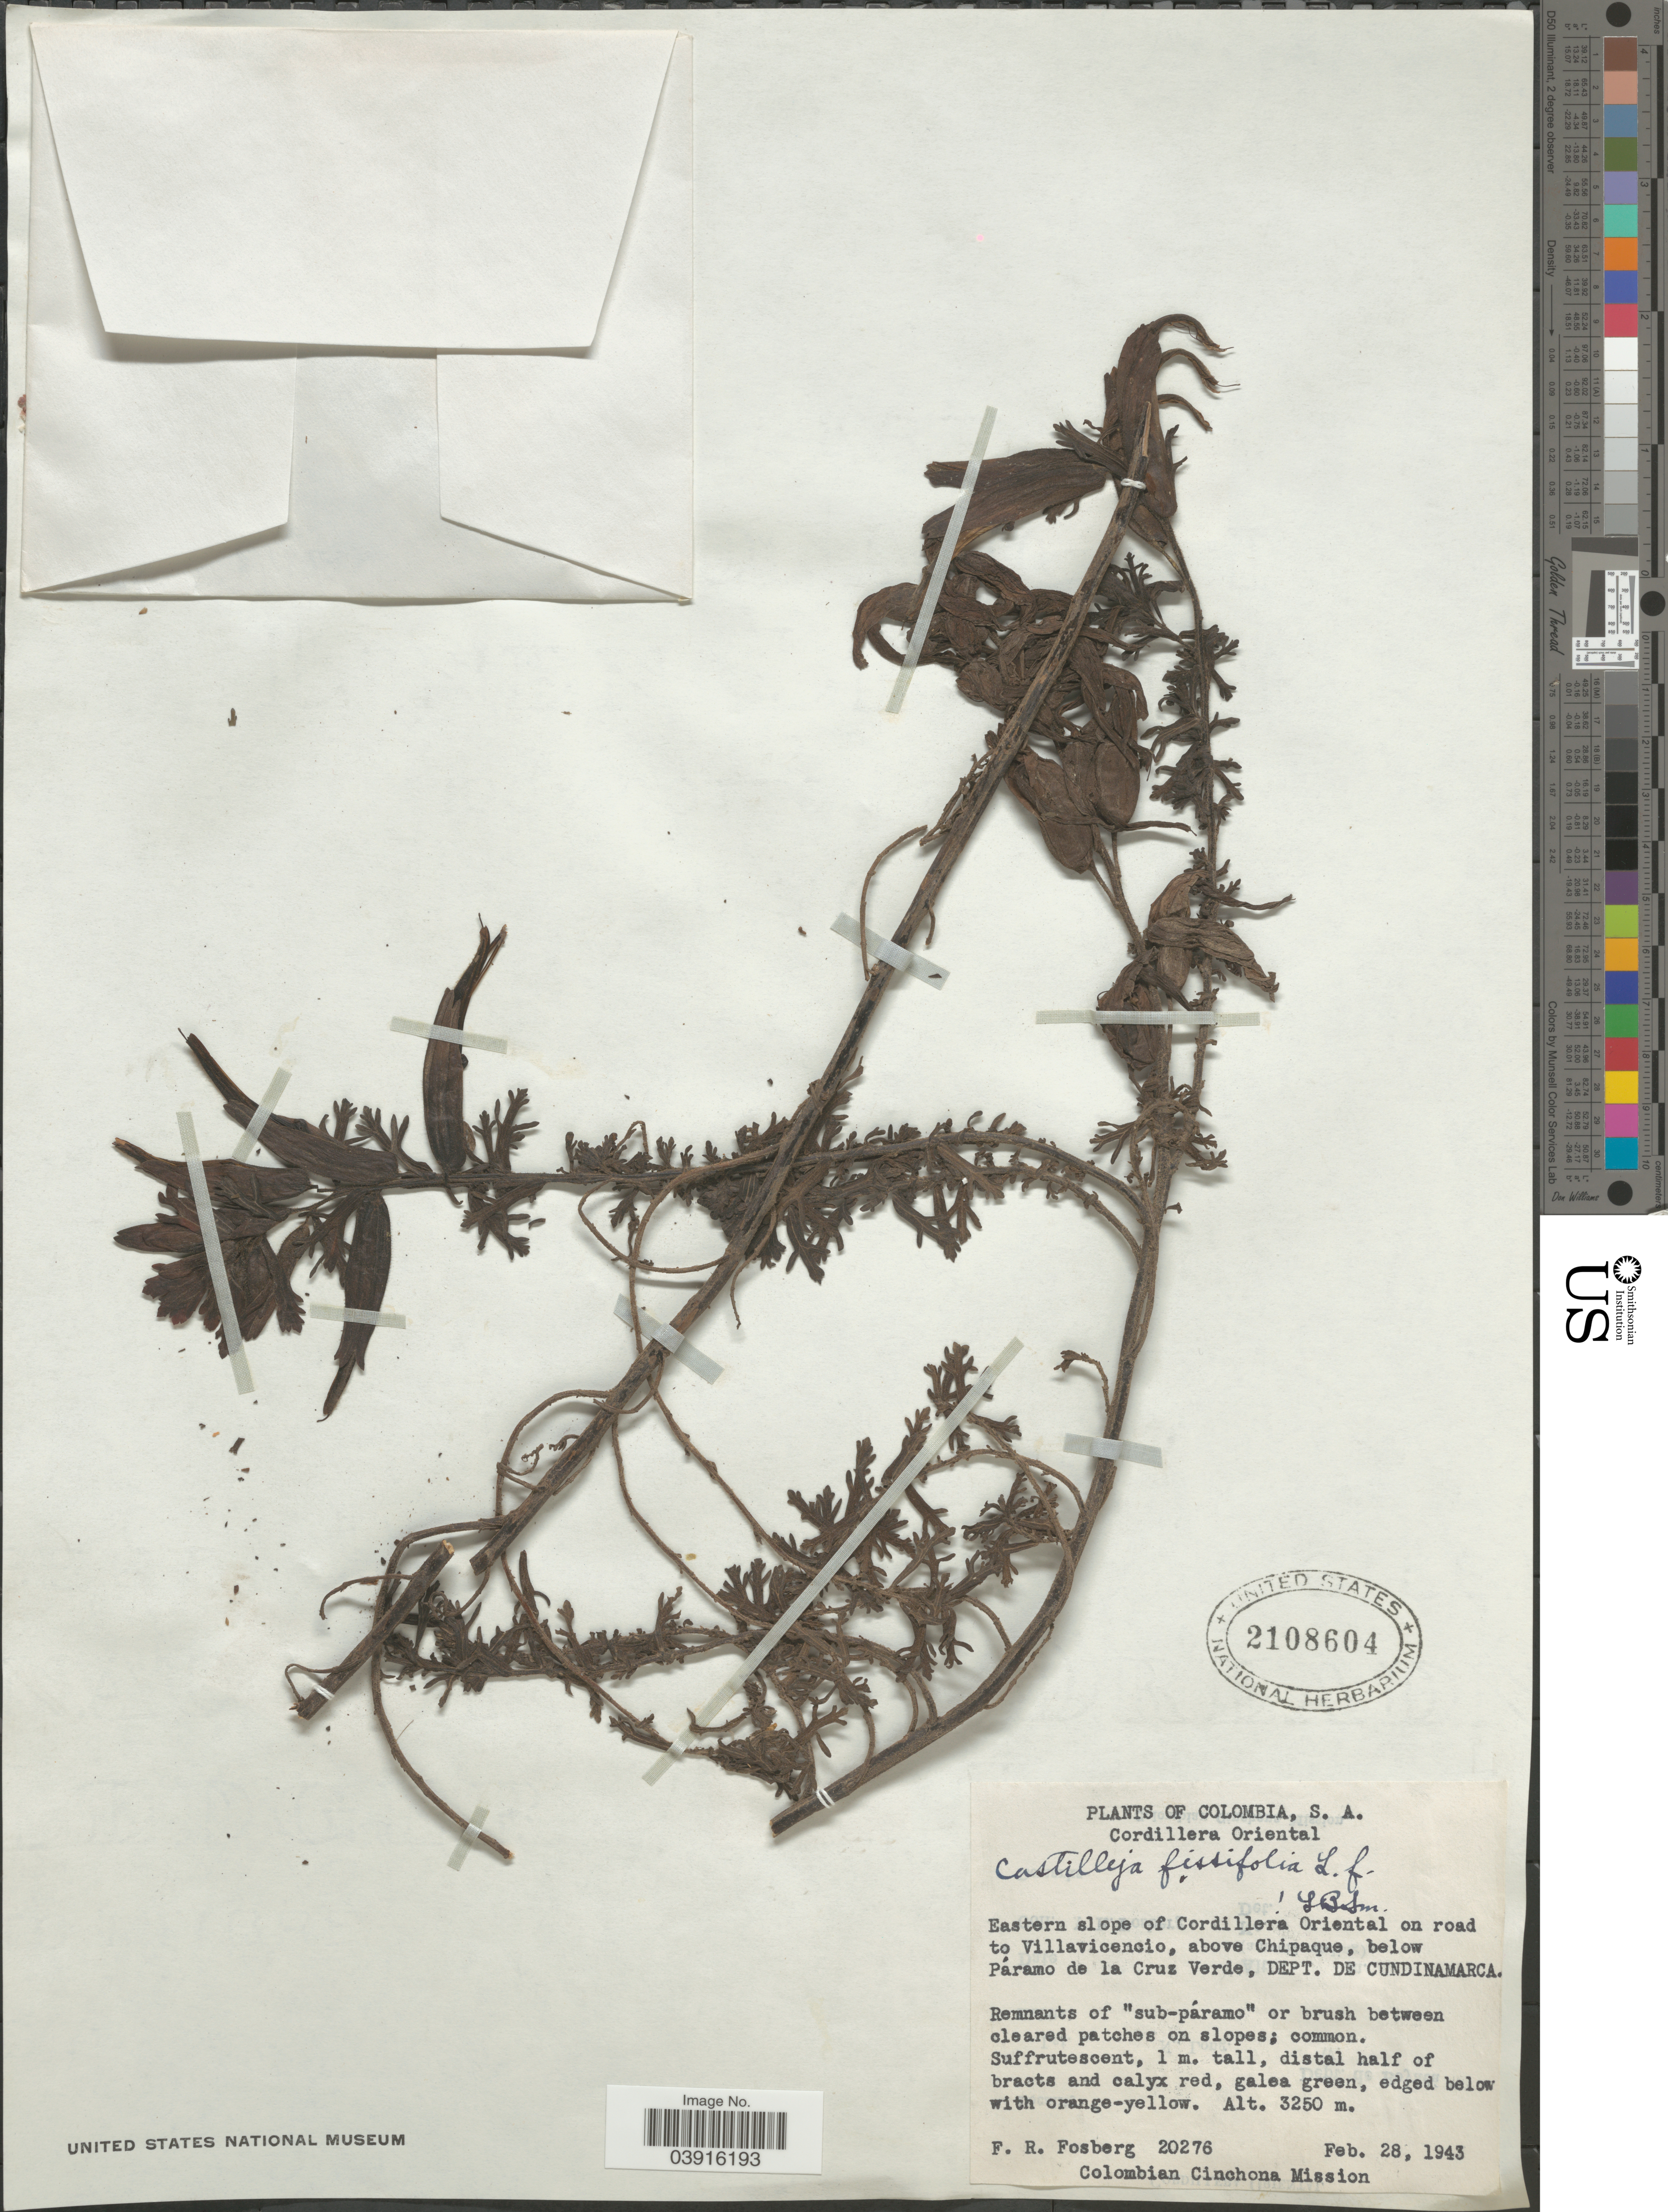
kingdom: Plantae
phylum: Tracheophyta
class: Magnoliopsida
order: Lamiales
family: Orobanchaceae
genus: Castilleja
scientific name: Castilleja fissifolia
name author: L. f.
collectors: F. R. Fosberg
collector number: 20276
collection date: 1943-02-28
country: Colombia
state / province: Cundinamarca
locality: Cordillera Oriental. Eastern slope of Cordillera Oriental on road to Villavicencio, above Chipaque, below Páramo de la Cruz Verde, Dept. de Cundinamarca.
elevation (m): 3250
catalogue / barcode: US 2108604